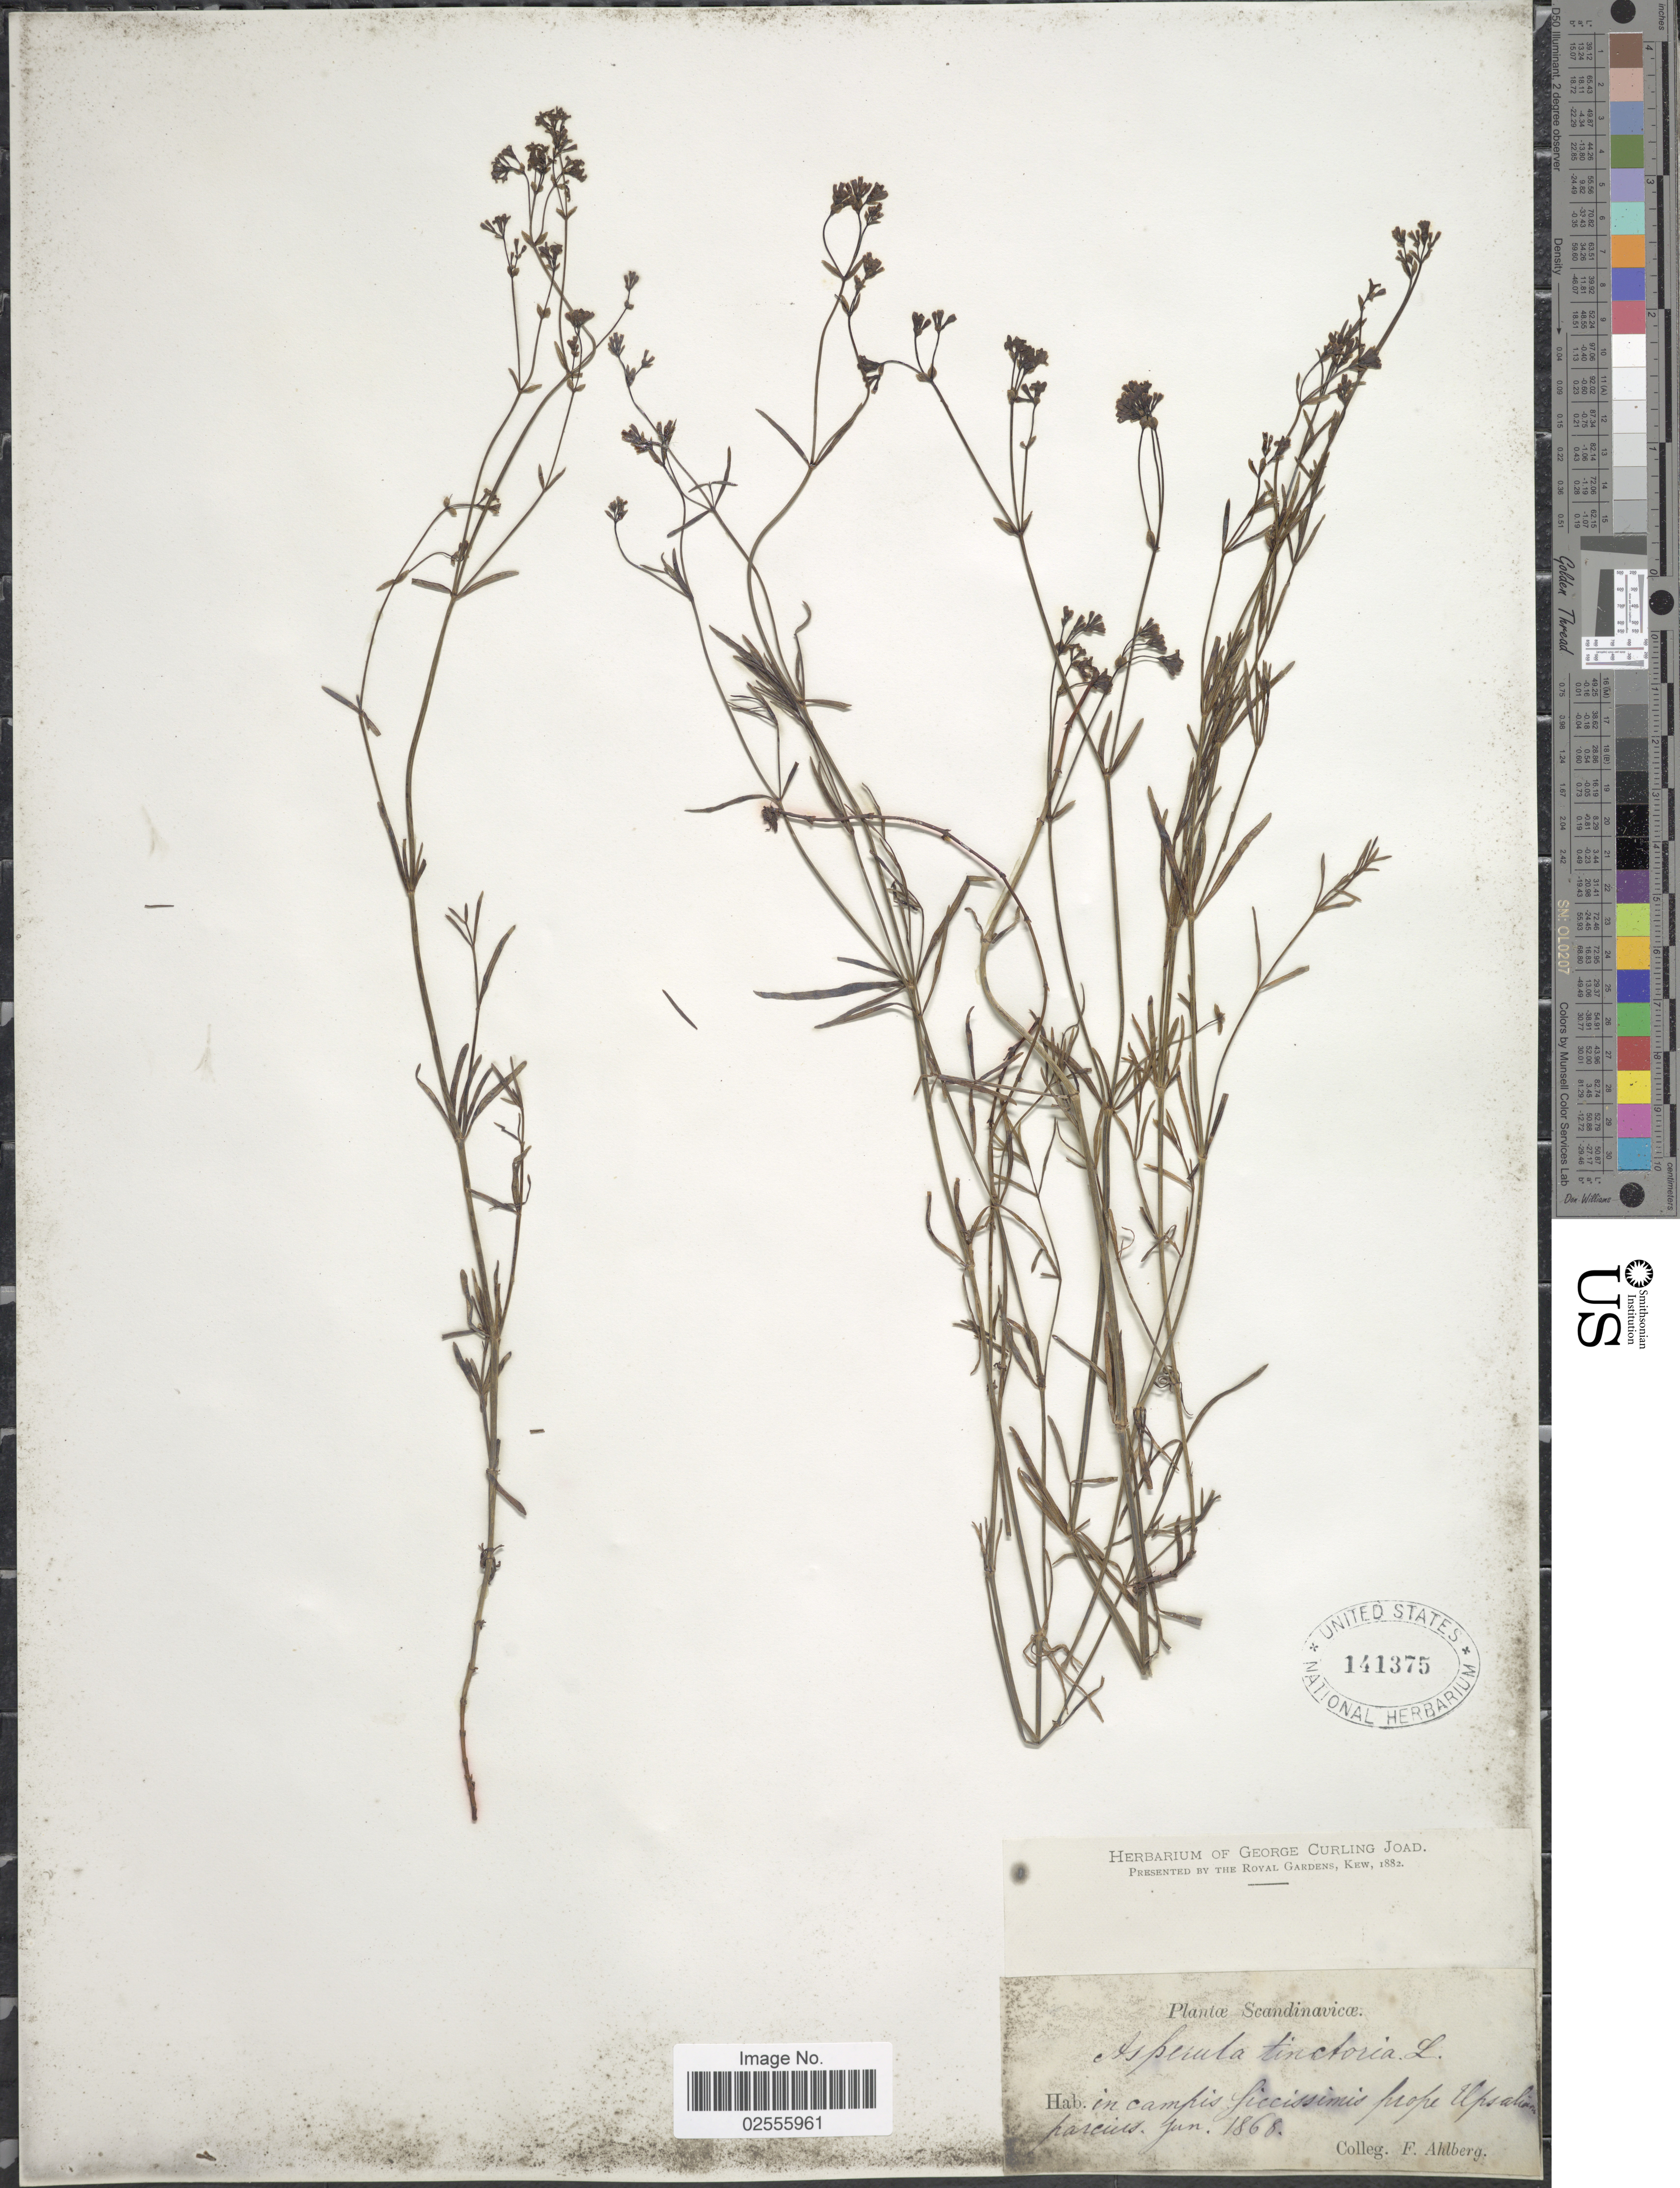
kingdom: Plantae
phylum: Tracheophyta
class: Magnoliopsida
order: Gentianales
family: Rubiaceae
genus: Asperula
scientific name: Asperula tinctoria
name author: L.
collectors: F. Ahlberg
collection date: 1868-06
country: Sweden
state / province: Uppsala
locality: Scandinavicae, in campis siccissimus prope Upsaliam parcius. [Scandinavia, in the driest fields near Uppsala, sparingly.]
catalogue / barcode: US 141375